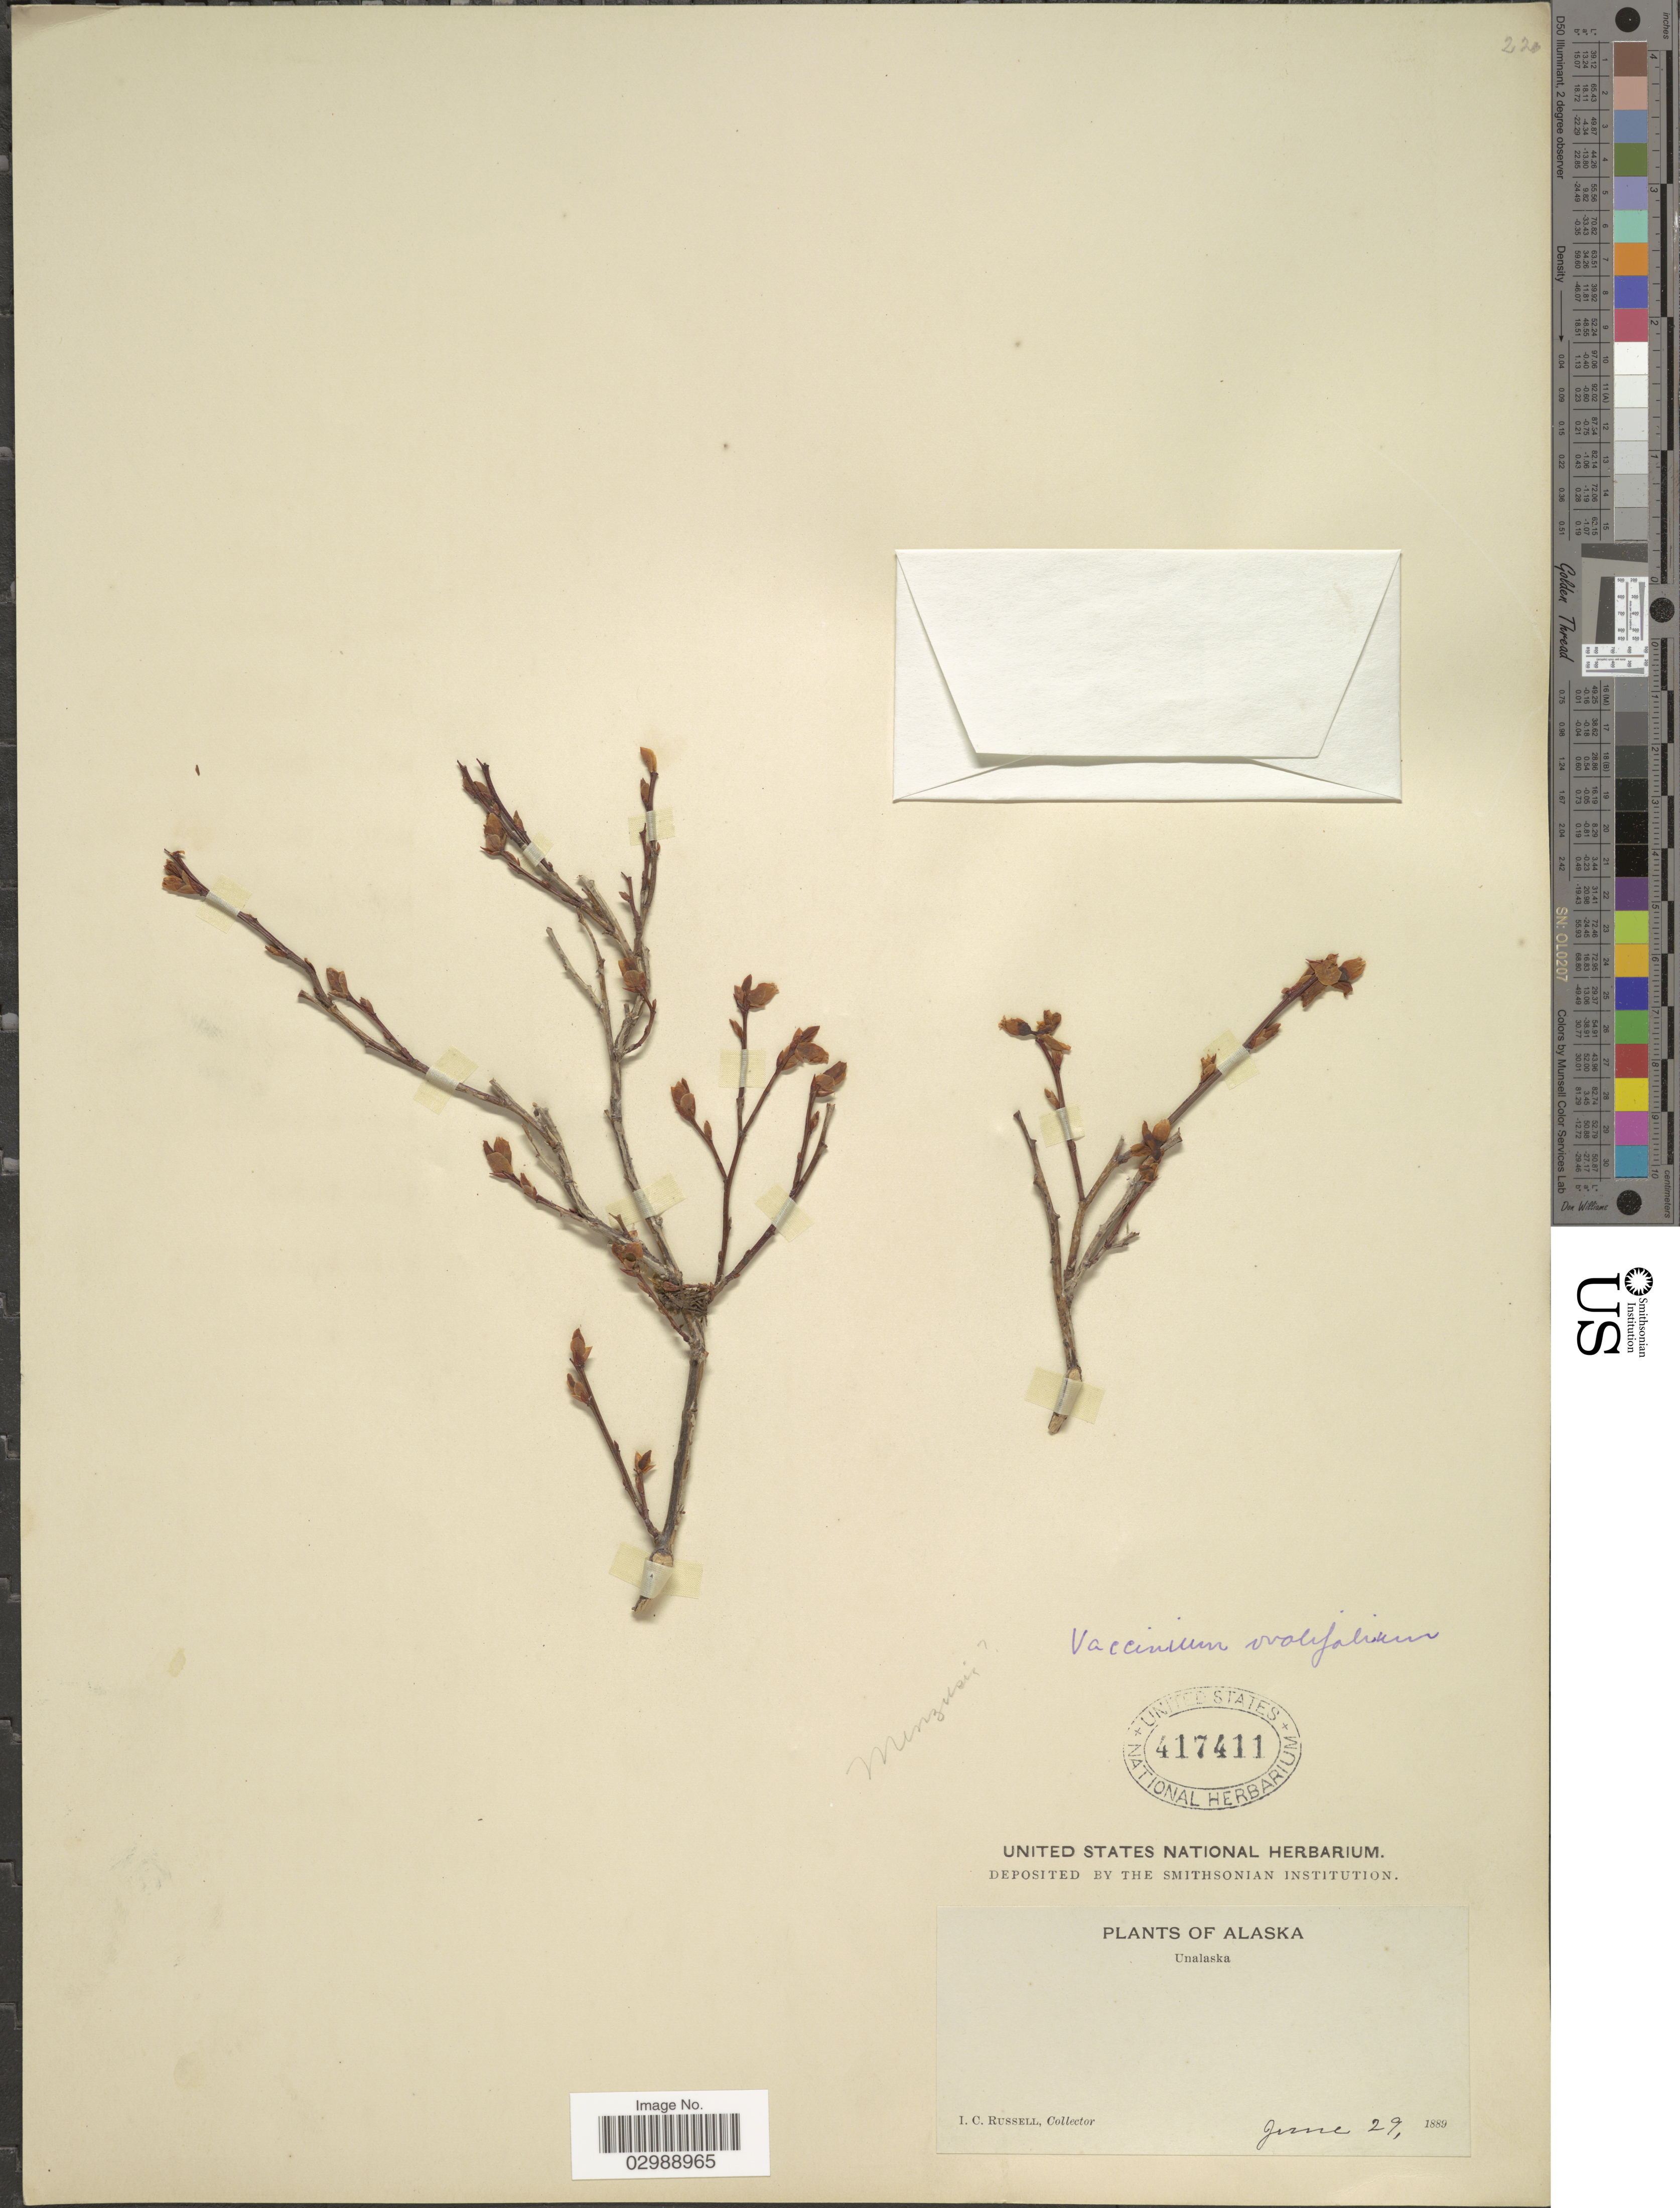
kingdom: Plantae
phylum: Tracheophyta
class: Magnoliopsida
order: Ericales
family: Ericaceae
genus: Vaccinium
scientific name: Vaccinium ovalifolium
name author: Sm.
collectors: I. C. Russell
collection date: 1889-06-29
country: United States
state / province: Alaska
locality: Unalaska.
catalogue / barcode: US 417411